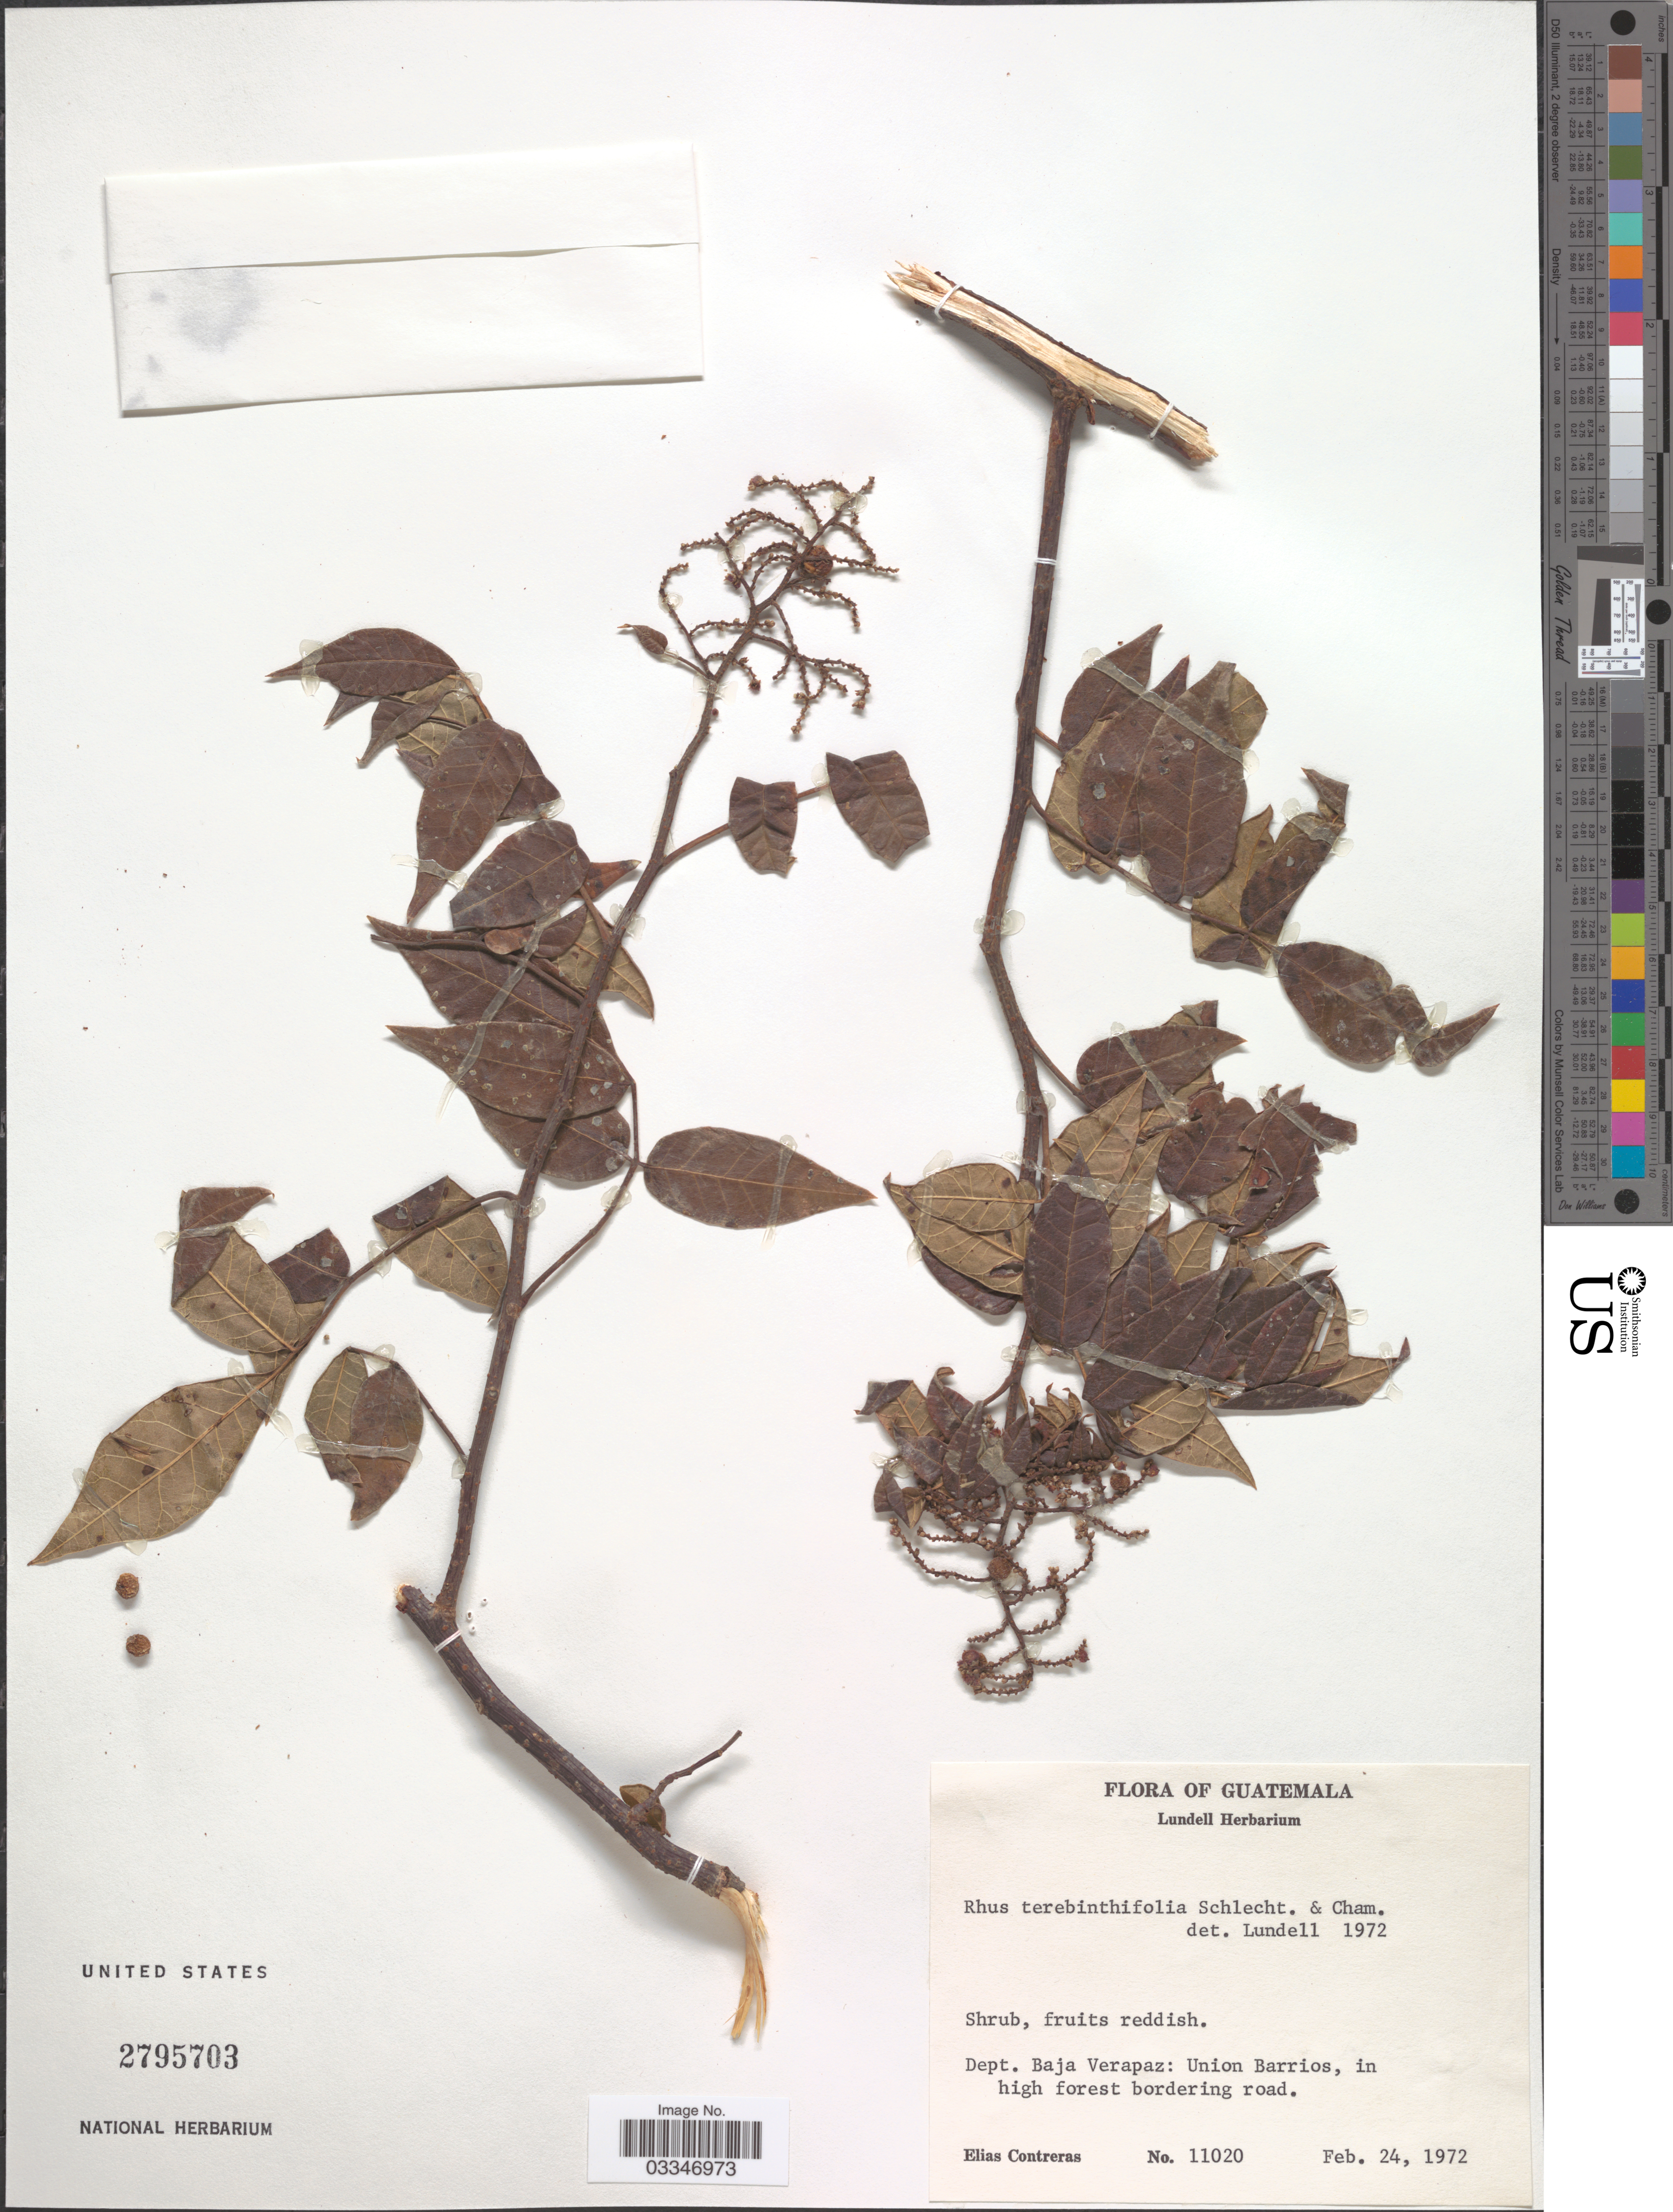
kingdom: Plantae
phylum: Tracheophyta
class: Magnoliopsida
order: Sapindales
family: Anacardiaceae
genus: Rhus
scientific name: Rhus terebinthifolia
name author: Schltdl. & Cham.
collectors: E. Contreras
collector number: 11020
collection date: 1972-02-24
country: Guatemala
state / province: Baja Verapaz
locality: Dept. Baja Verapaz: Union Barrios.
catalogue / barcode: US 2795703